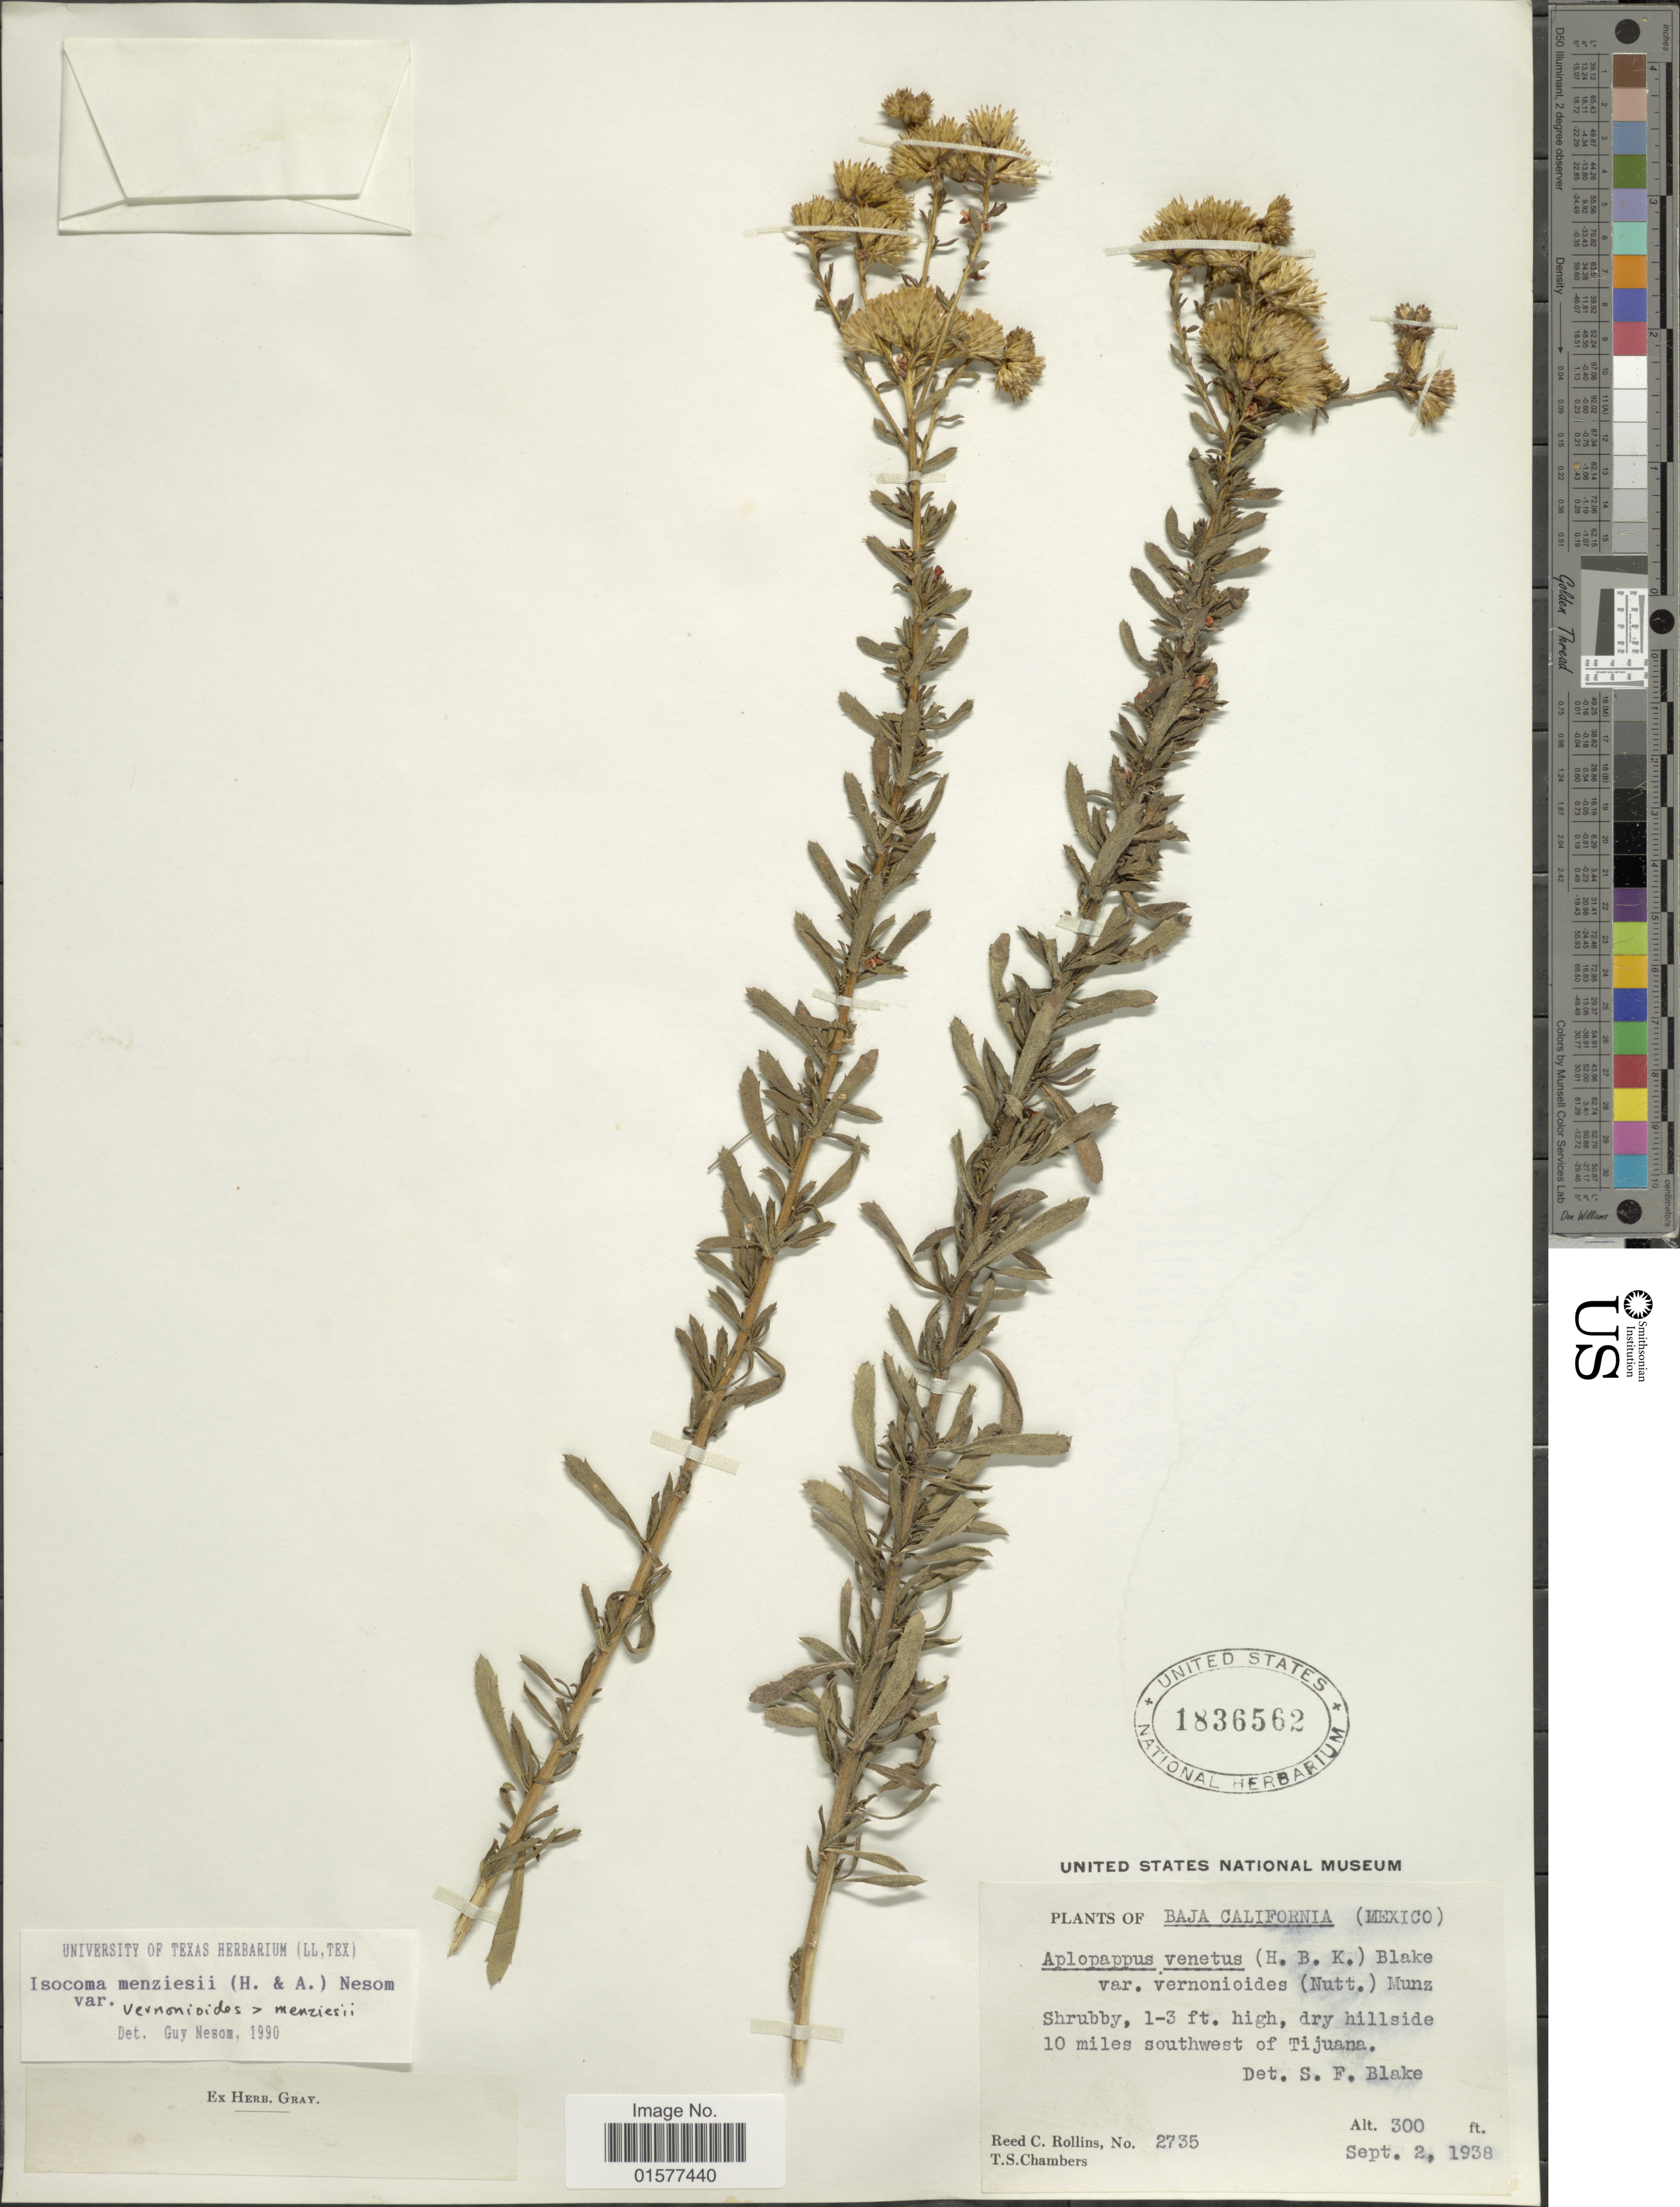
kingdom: Plantae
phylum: Tracheophyta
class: Magnoliopsida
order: Asterales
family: Asteraceae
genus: Isocoma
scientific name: Isocoma menziesii var. vernonioides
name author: (Nutt.) G.L. Nesom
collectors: R. C. Rollins & T. Chambers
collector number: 2735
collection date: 1938-09-02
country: Mexico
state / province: Baja California Sur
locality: Dry hillside, 10 miles southwest of Tijuana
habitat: dry hillside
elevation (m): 91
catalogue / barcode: US 1836562